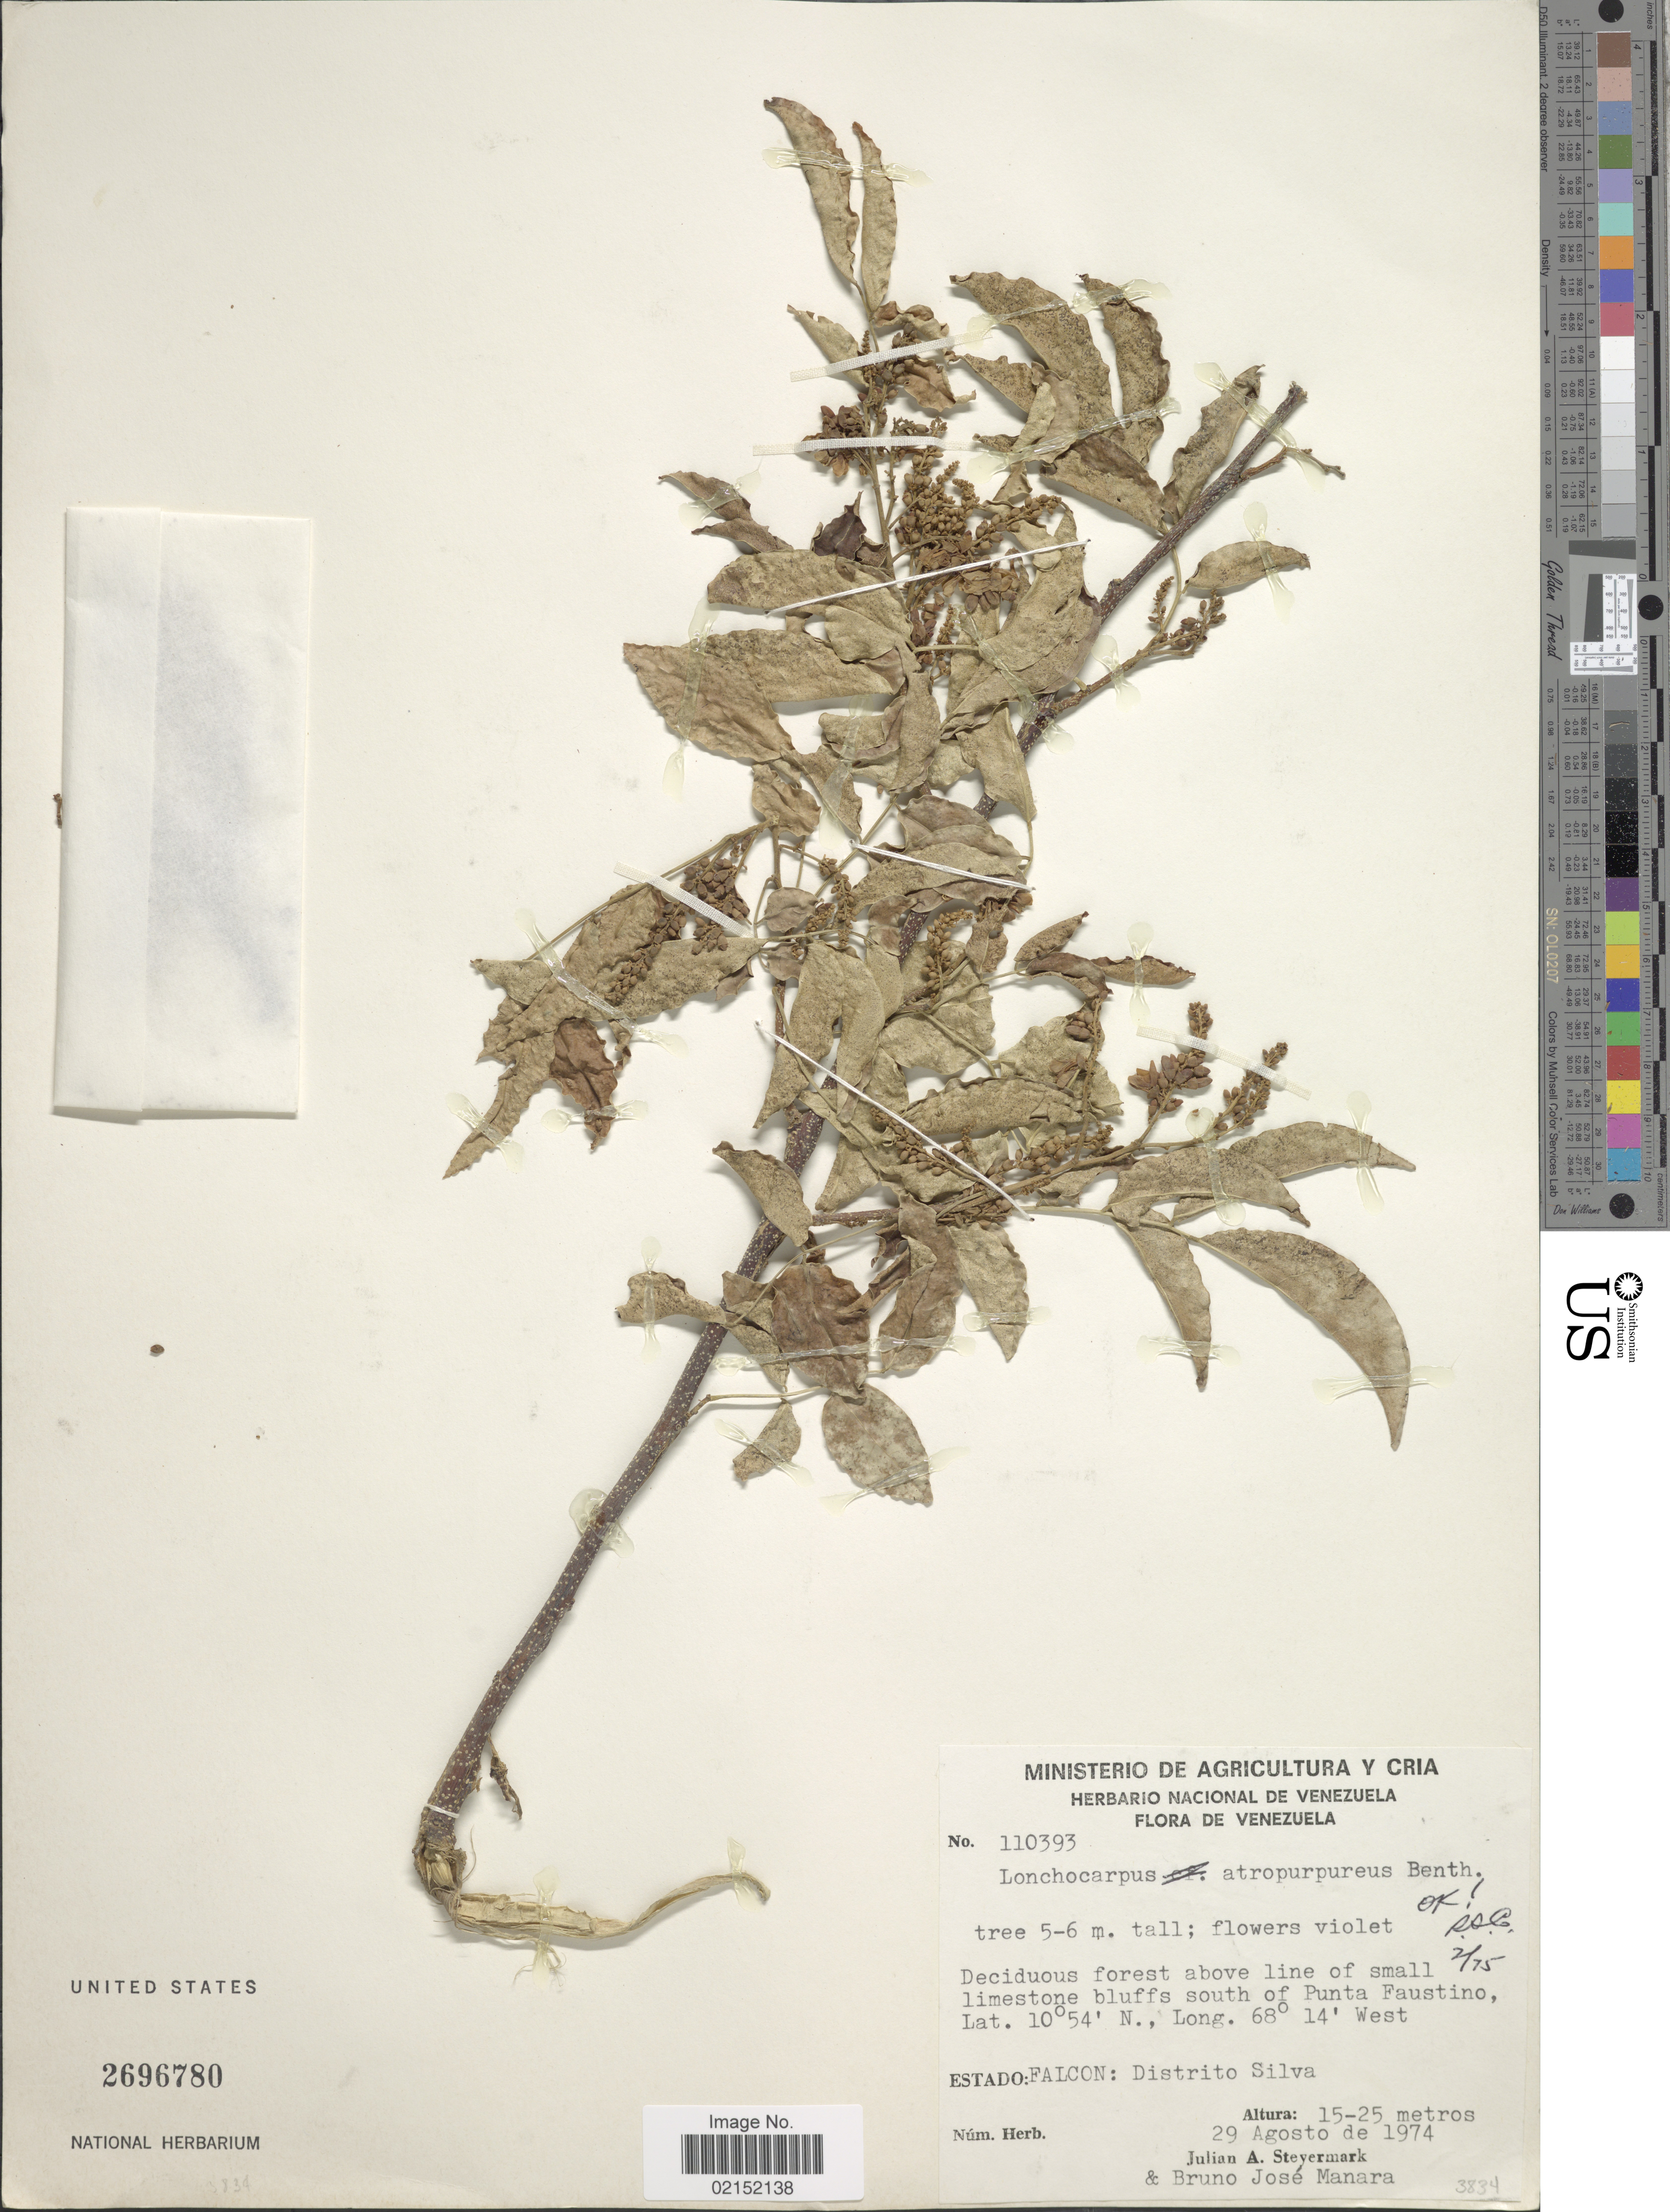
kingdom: Plantae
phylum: Tracheophyta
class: Magnoliopsida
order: Fabales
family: Fabaceae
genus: Lonchocarpus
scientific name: Lonchocarpus atropurpureus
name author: Benth.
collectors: J. Steyermark & B. Manara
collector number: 110393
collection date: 1974-08-29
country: Venezuela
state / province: Falcón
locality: Deciduous forest above line of small limestone bluffs south of Punta Faustino. Estado: Falcon: Distrito Silva.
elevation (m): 15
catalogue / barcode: US 2696780